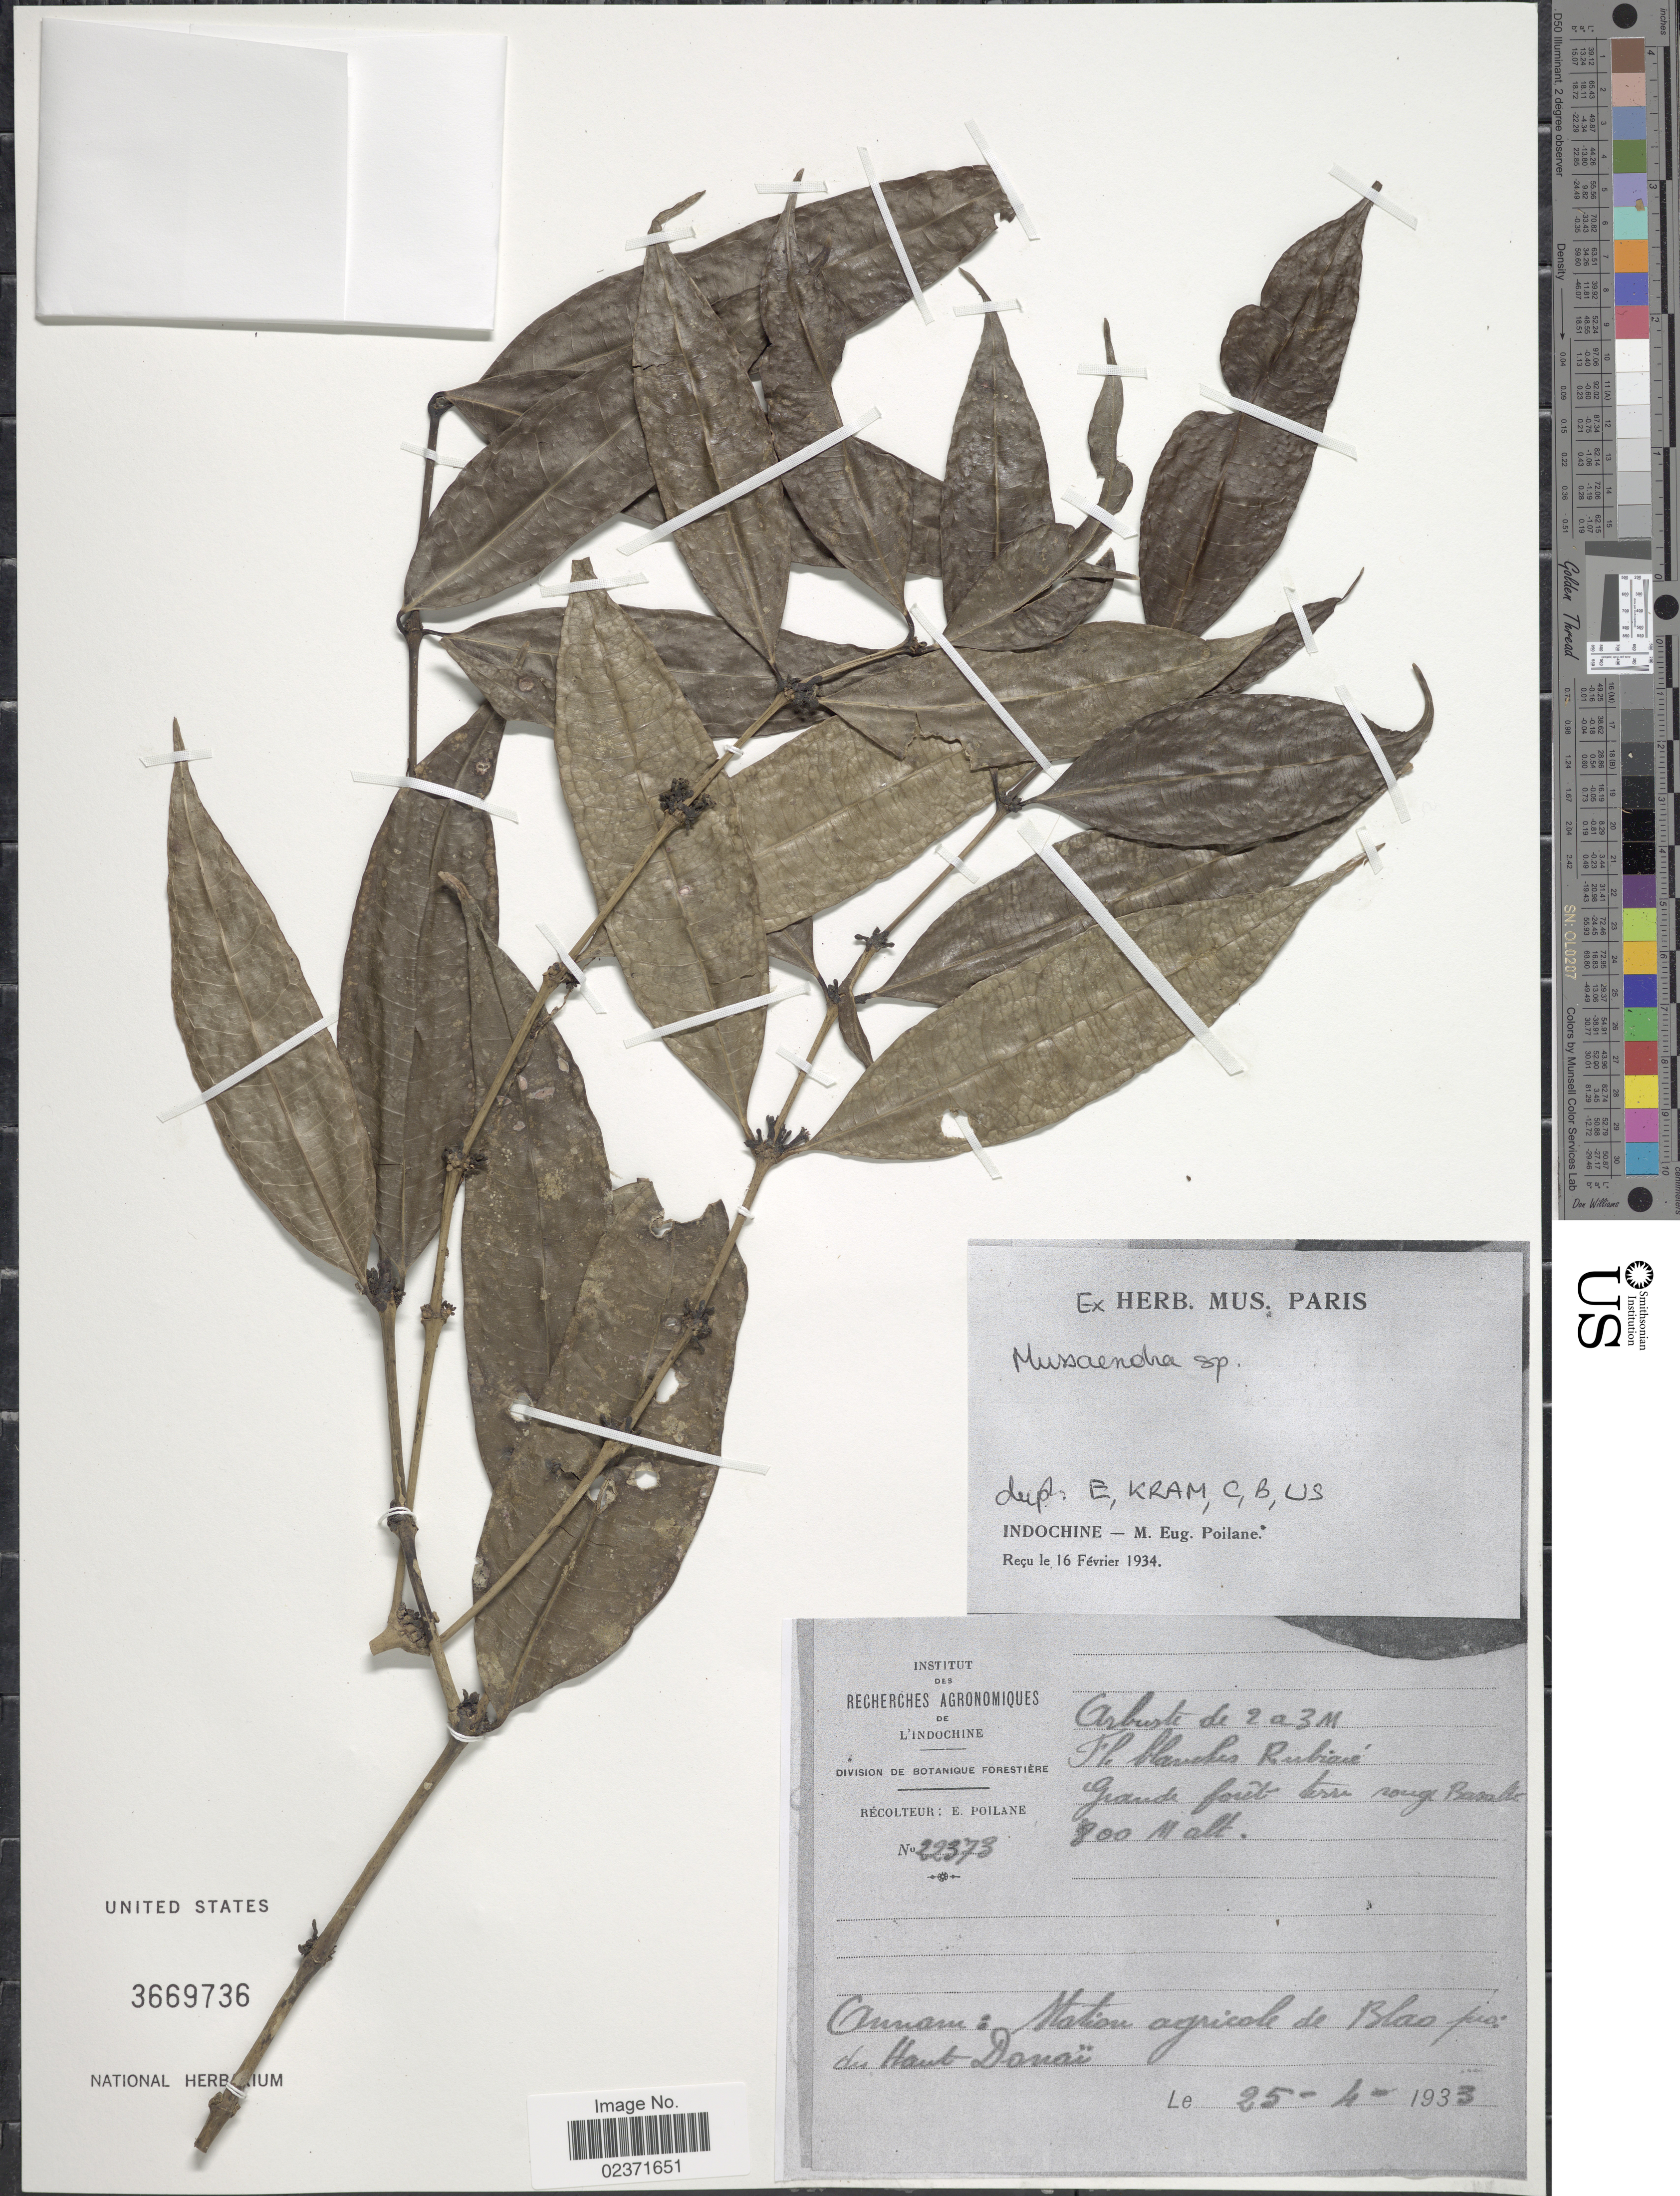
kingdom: Plantae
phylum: Tracheophyta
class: Magnoliopsida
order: Gentianales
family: Rubiaceae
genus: Mussaenda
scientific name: Mussaenda sp.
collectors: E. Poilane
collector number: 22373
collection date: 1933-04-25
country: Vietnam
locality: Indochine. Annam: Station agricole de Blao pres du Haut-Donai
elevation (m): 800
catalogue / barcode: US 3669736